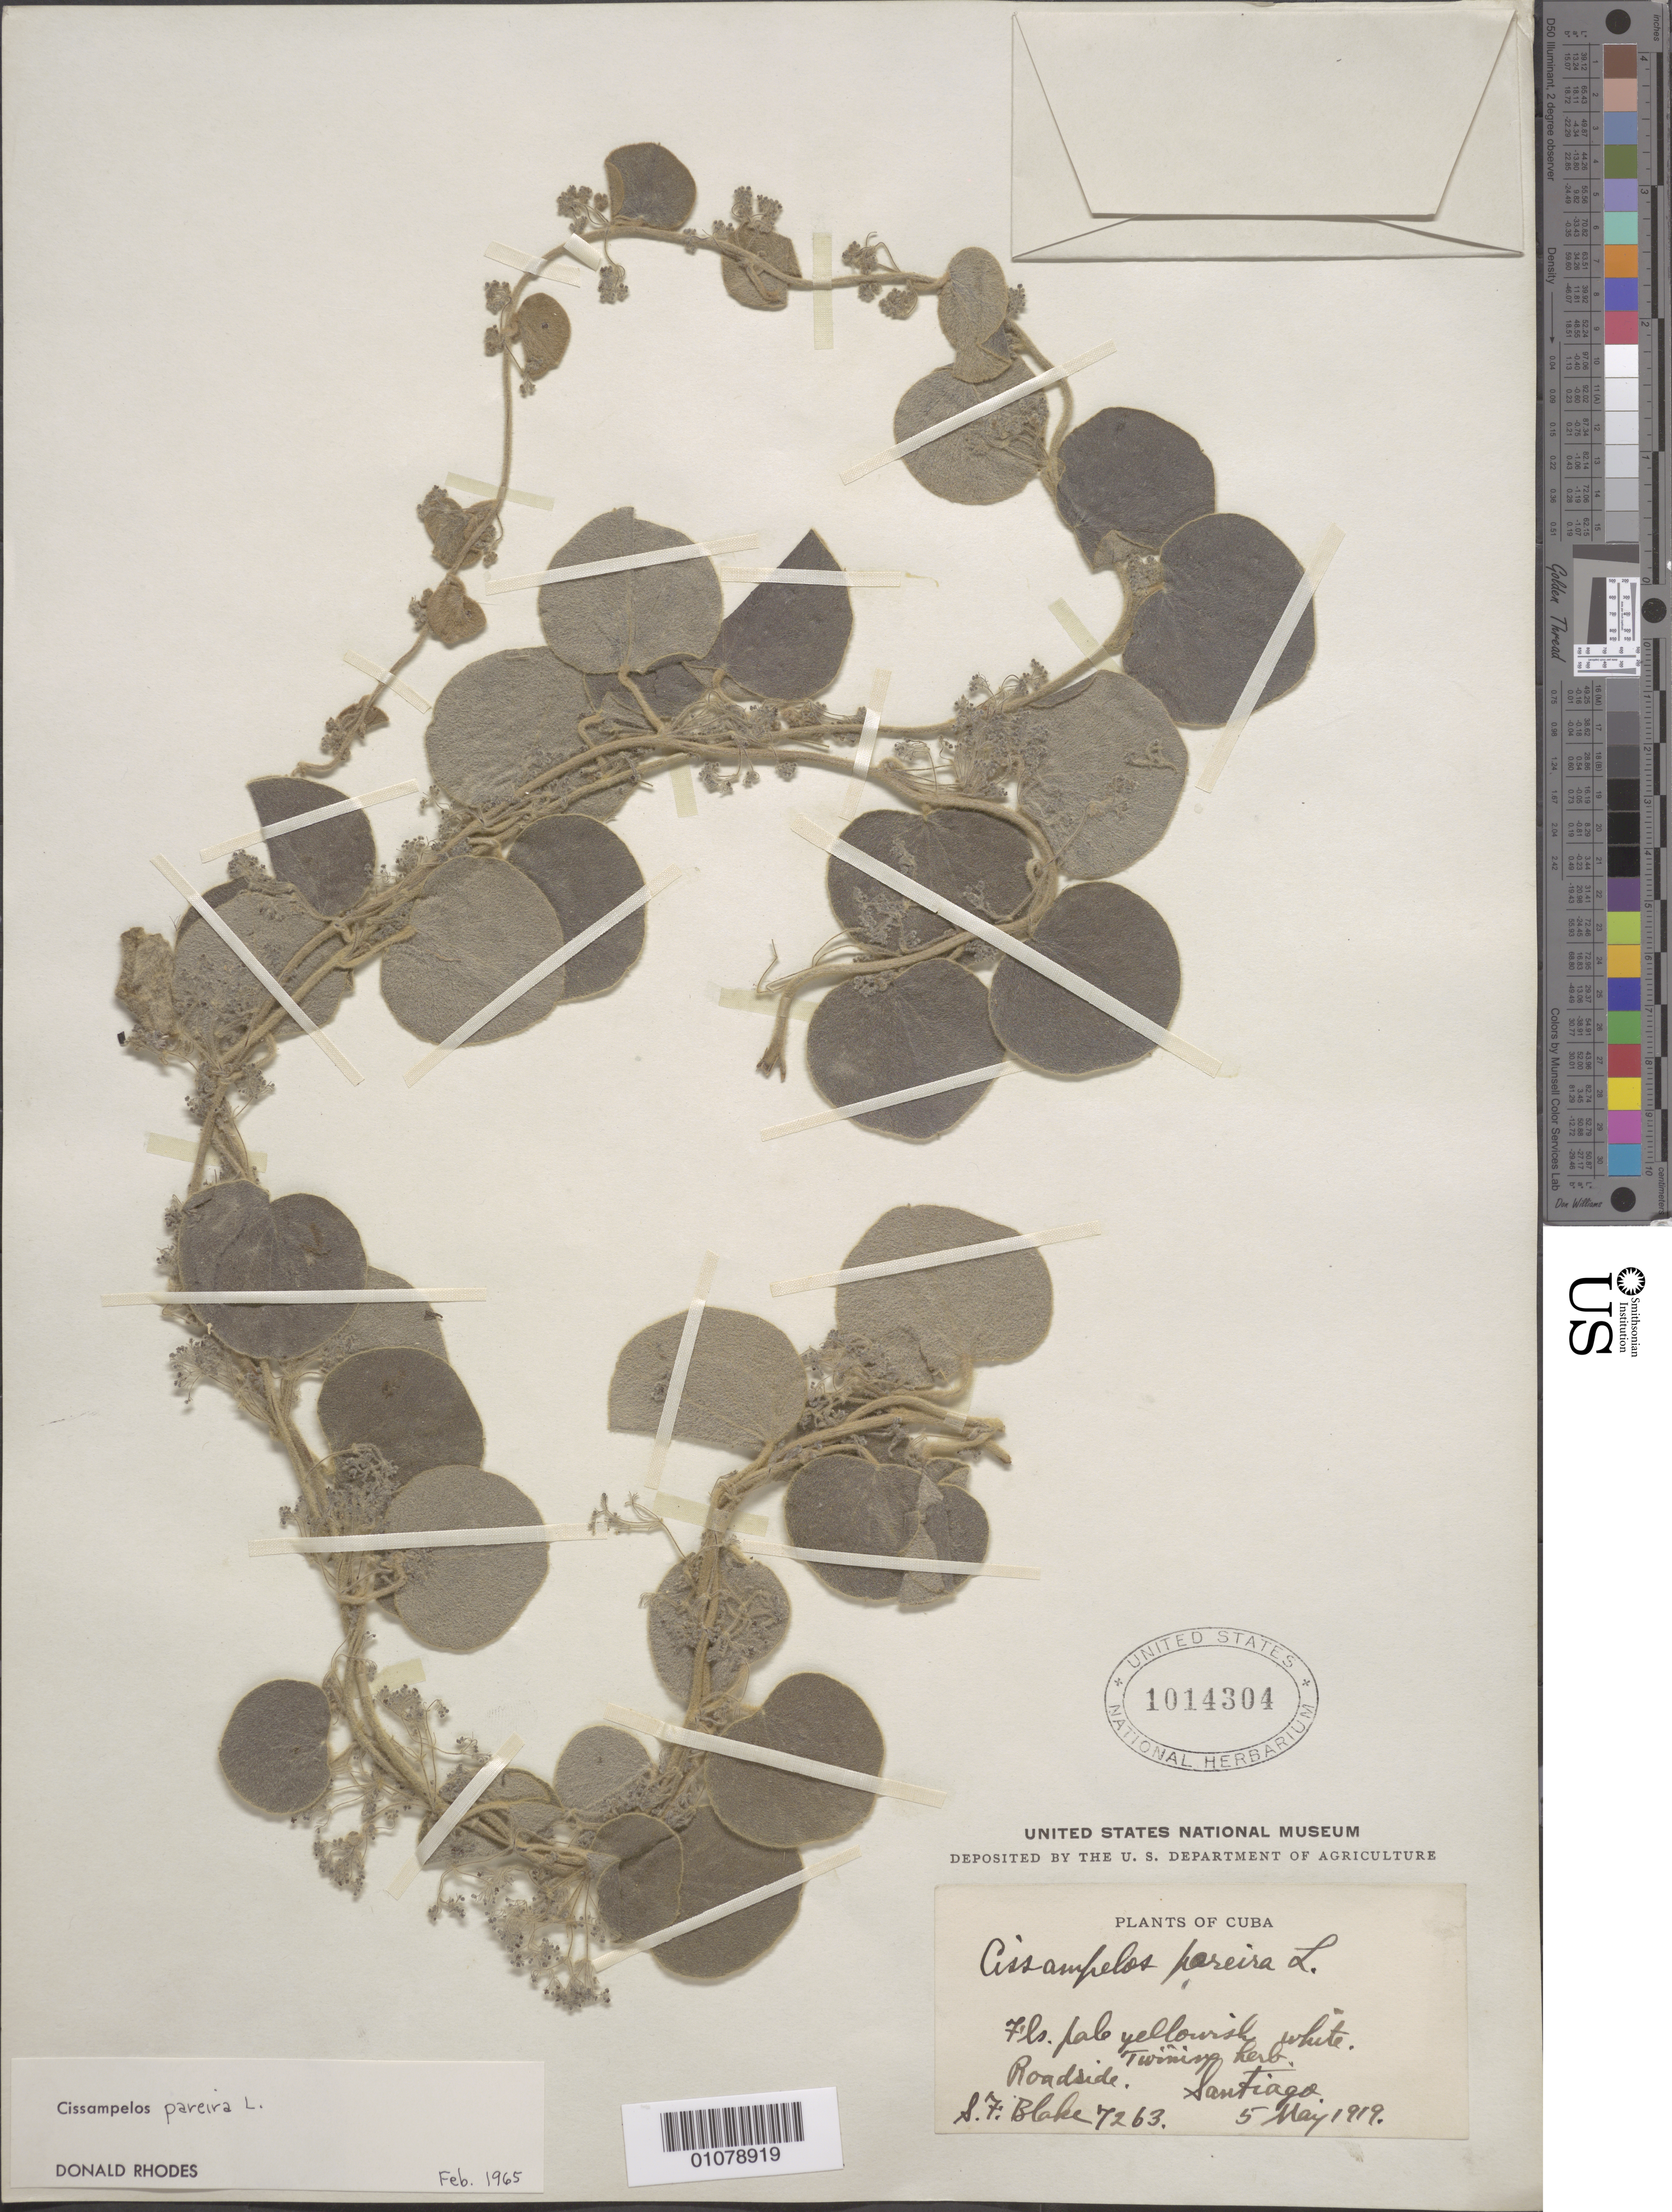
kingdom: Plantae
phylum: Tracheophyta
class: Magnoliopsida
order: Ranunculales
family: Menispermaceae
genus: Cissampelos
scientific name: Cissampelos pareira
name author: L.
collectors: S. Blake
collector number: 7263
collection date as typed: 05 May 1919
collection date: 1919-05-05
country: Cuba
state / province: Santiago de Cuba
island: Cuba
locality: Santiago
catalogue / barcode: US 1014304